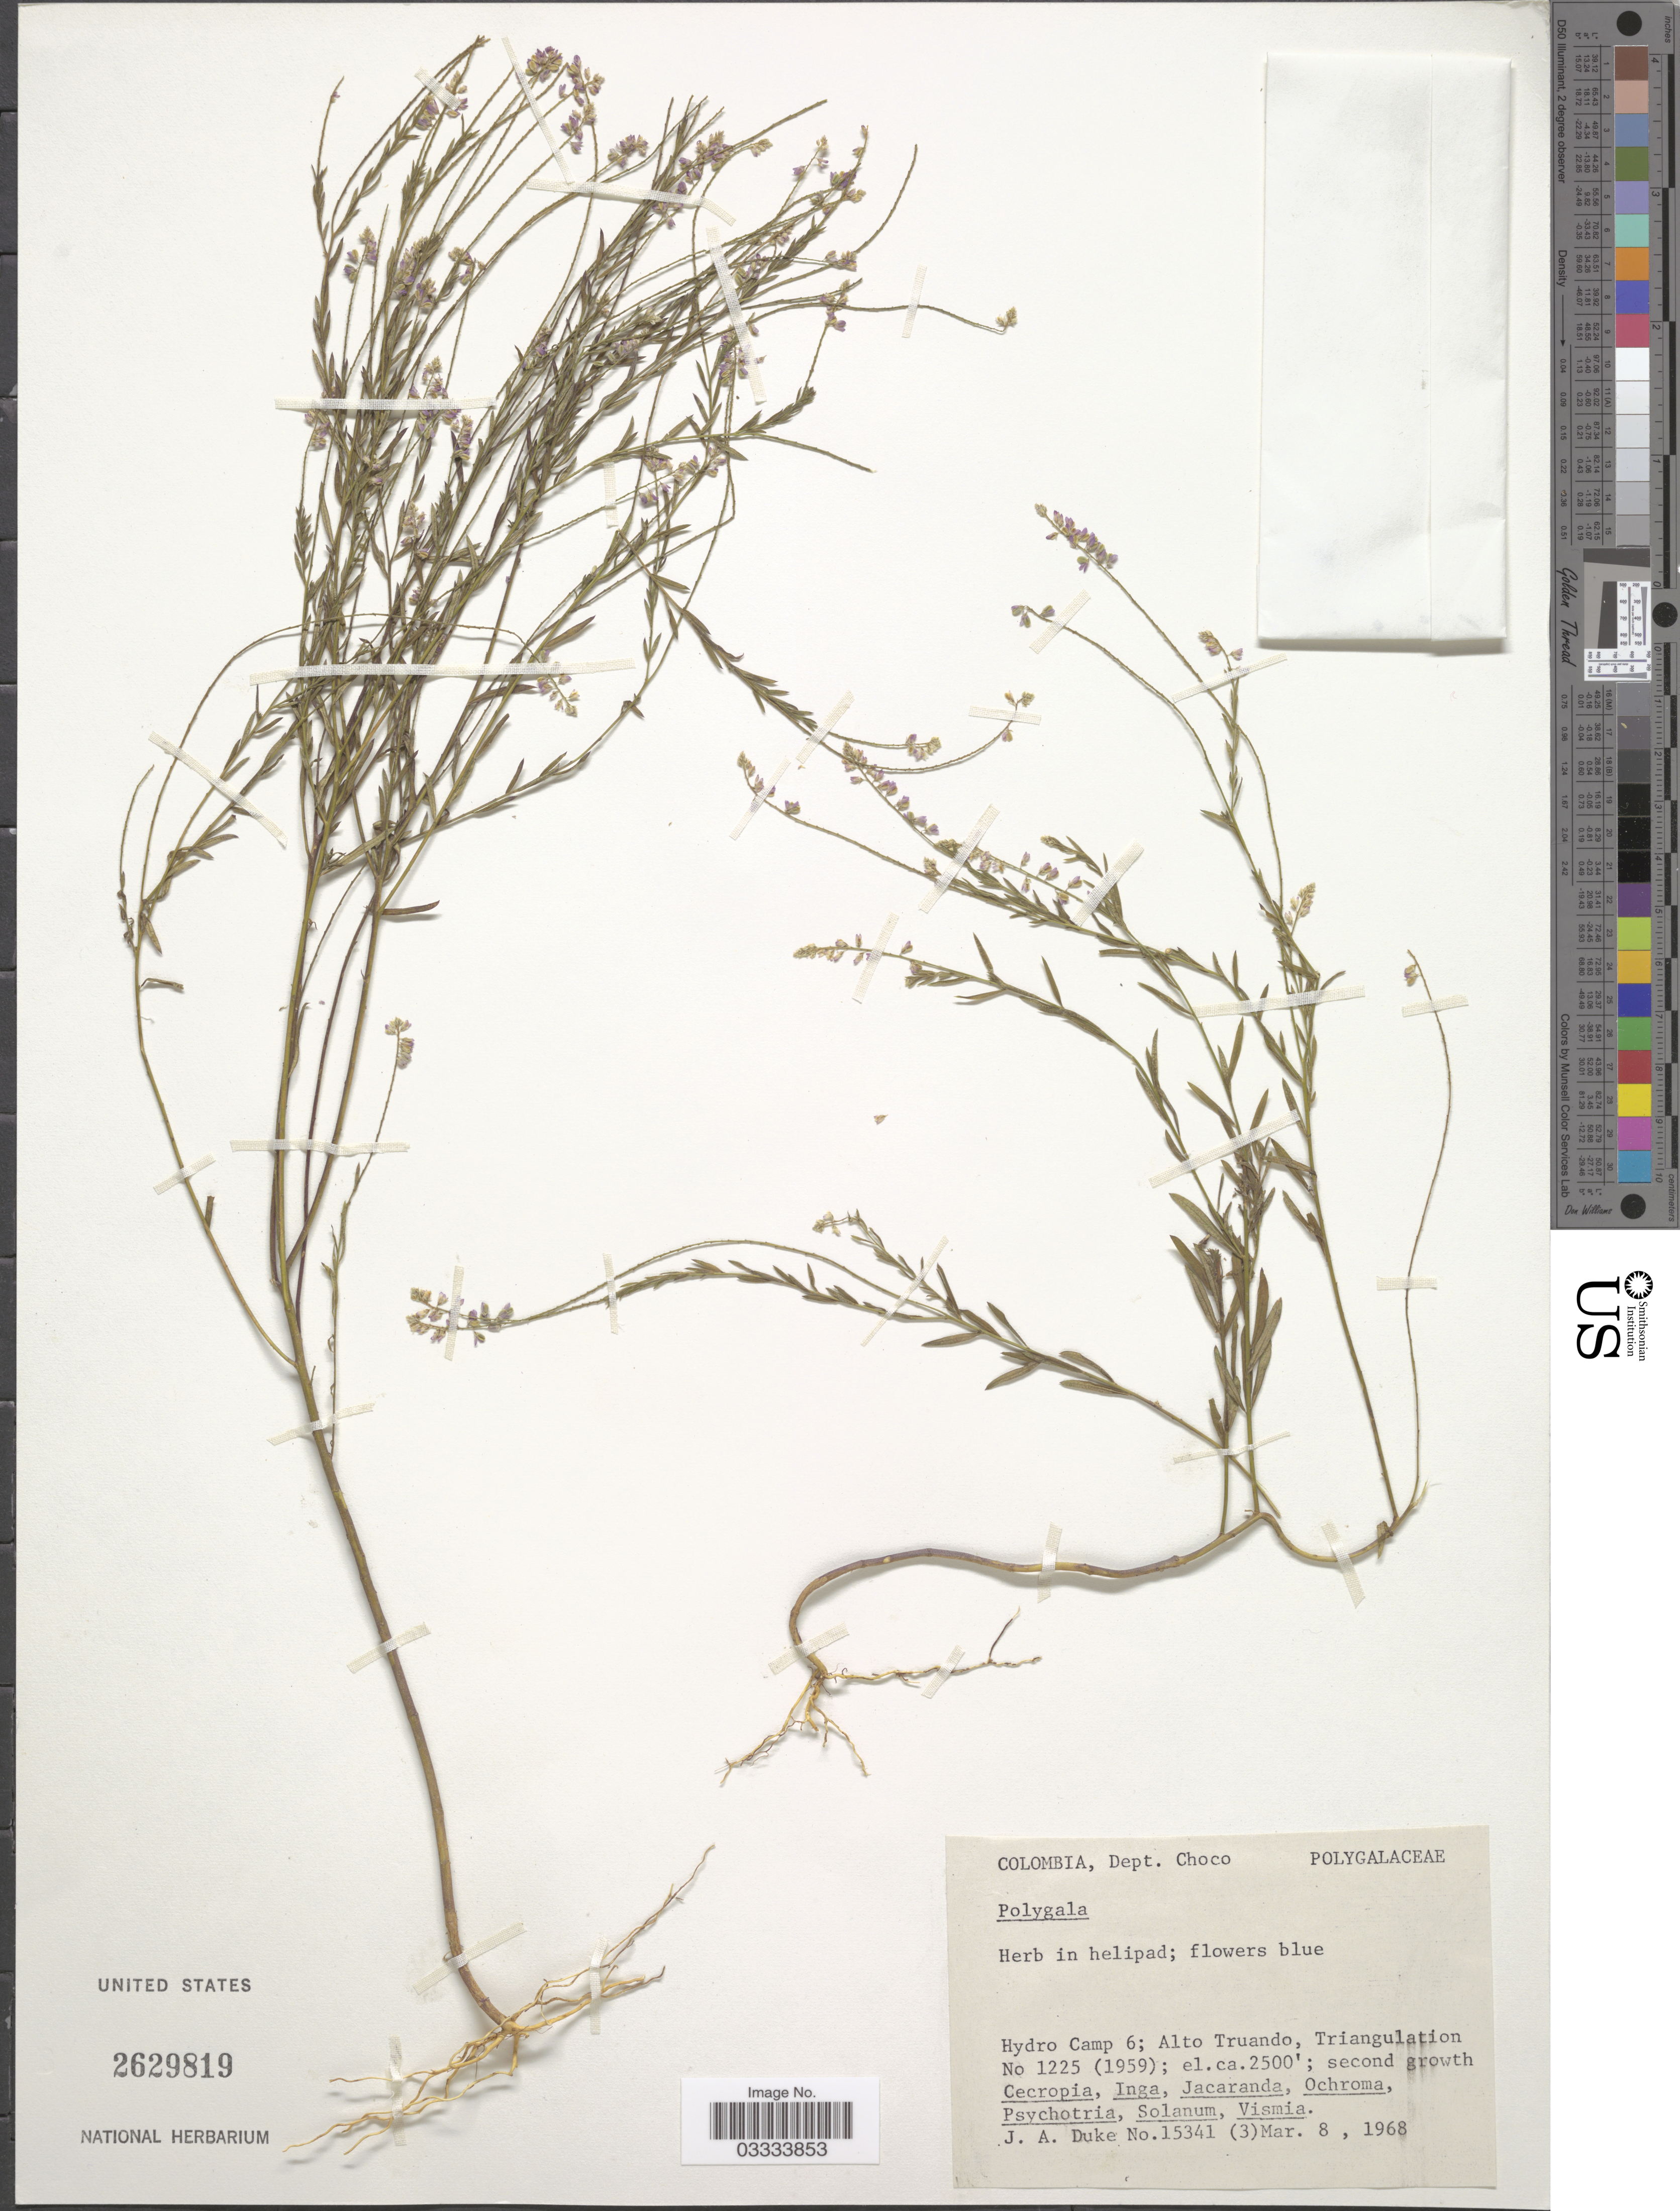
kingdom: Plantae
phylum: Tracheophyta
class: Magnoliopsida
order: Fabales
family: Polygalaceae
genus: Polygala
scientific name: Polygala paniculata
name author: L.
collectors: J. A. Duke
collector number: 15341(3)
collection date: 1968-03-08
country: Colombia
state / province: Chocó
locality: Dept. Choco. Hydro Camp 6; Alto Truando, Triangulation No 1225 (1959).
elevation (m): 762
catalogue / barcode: US 2629819